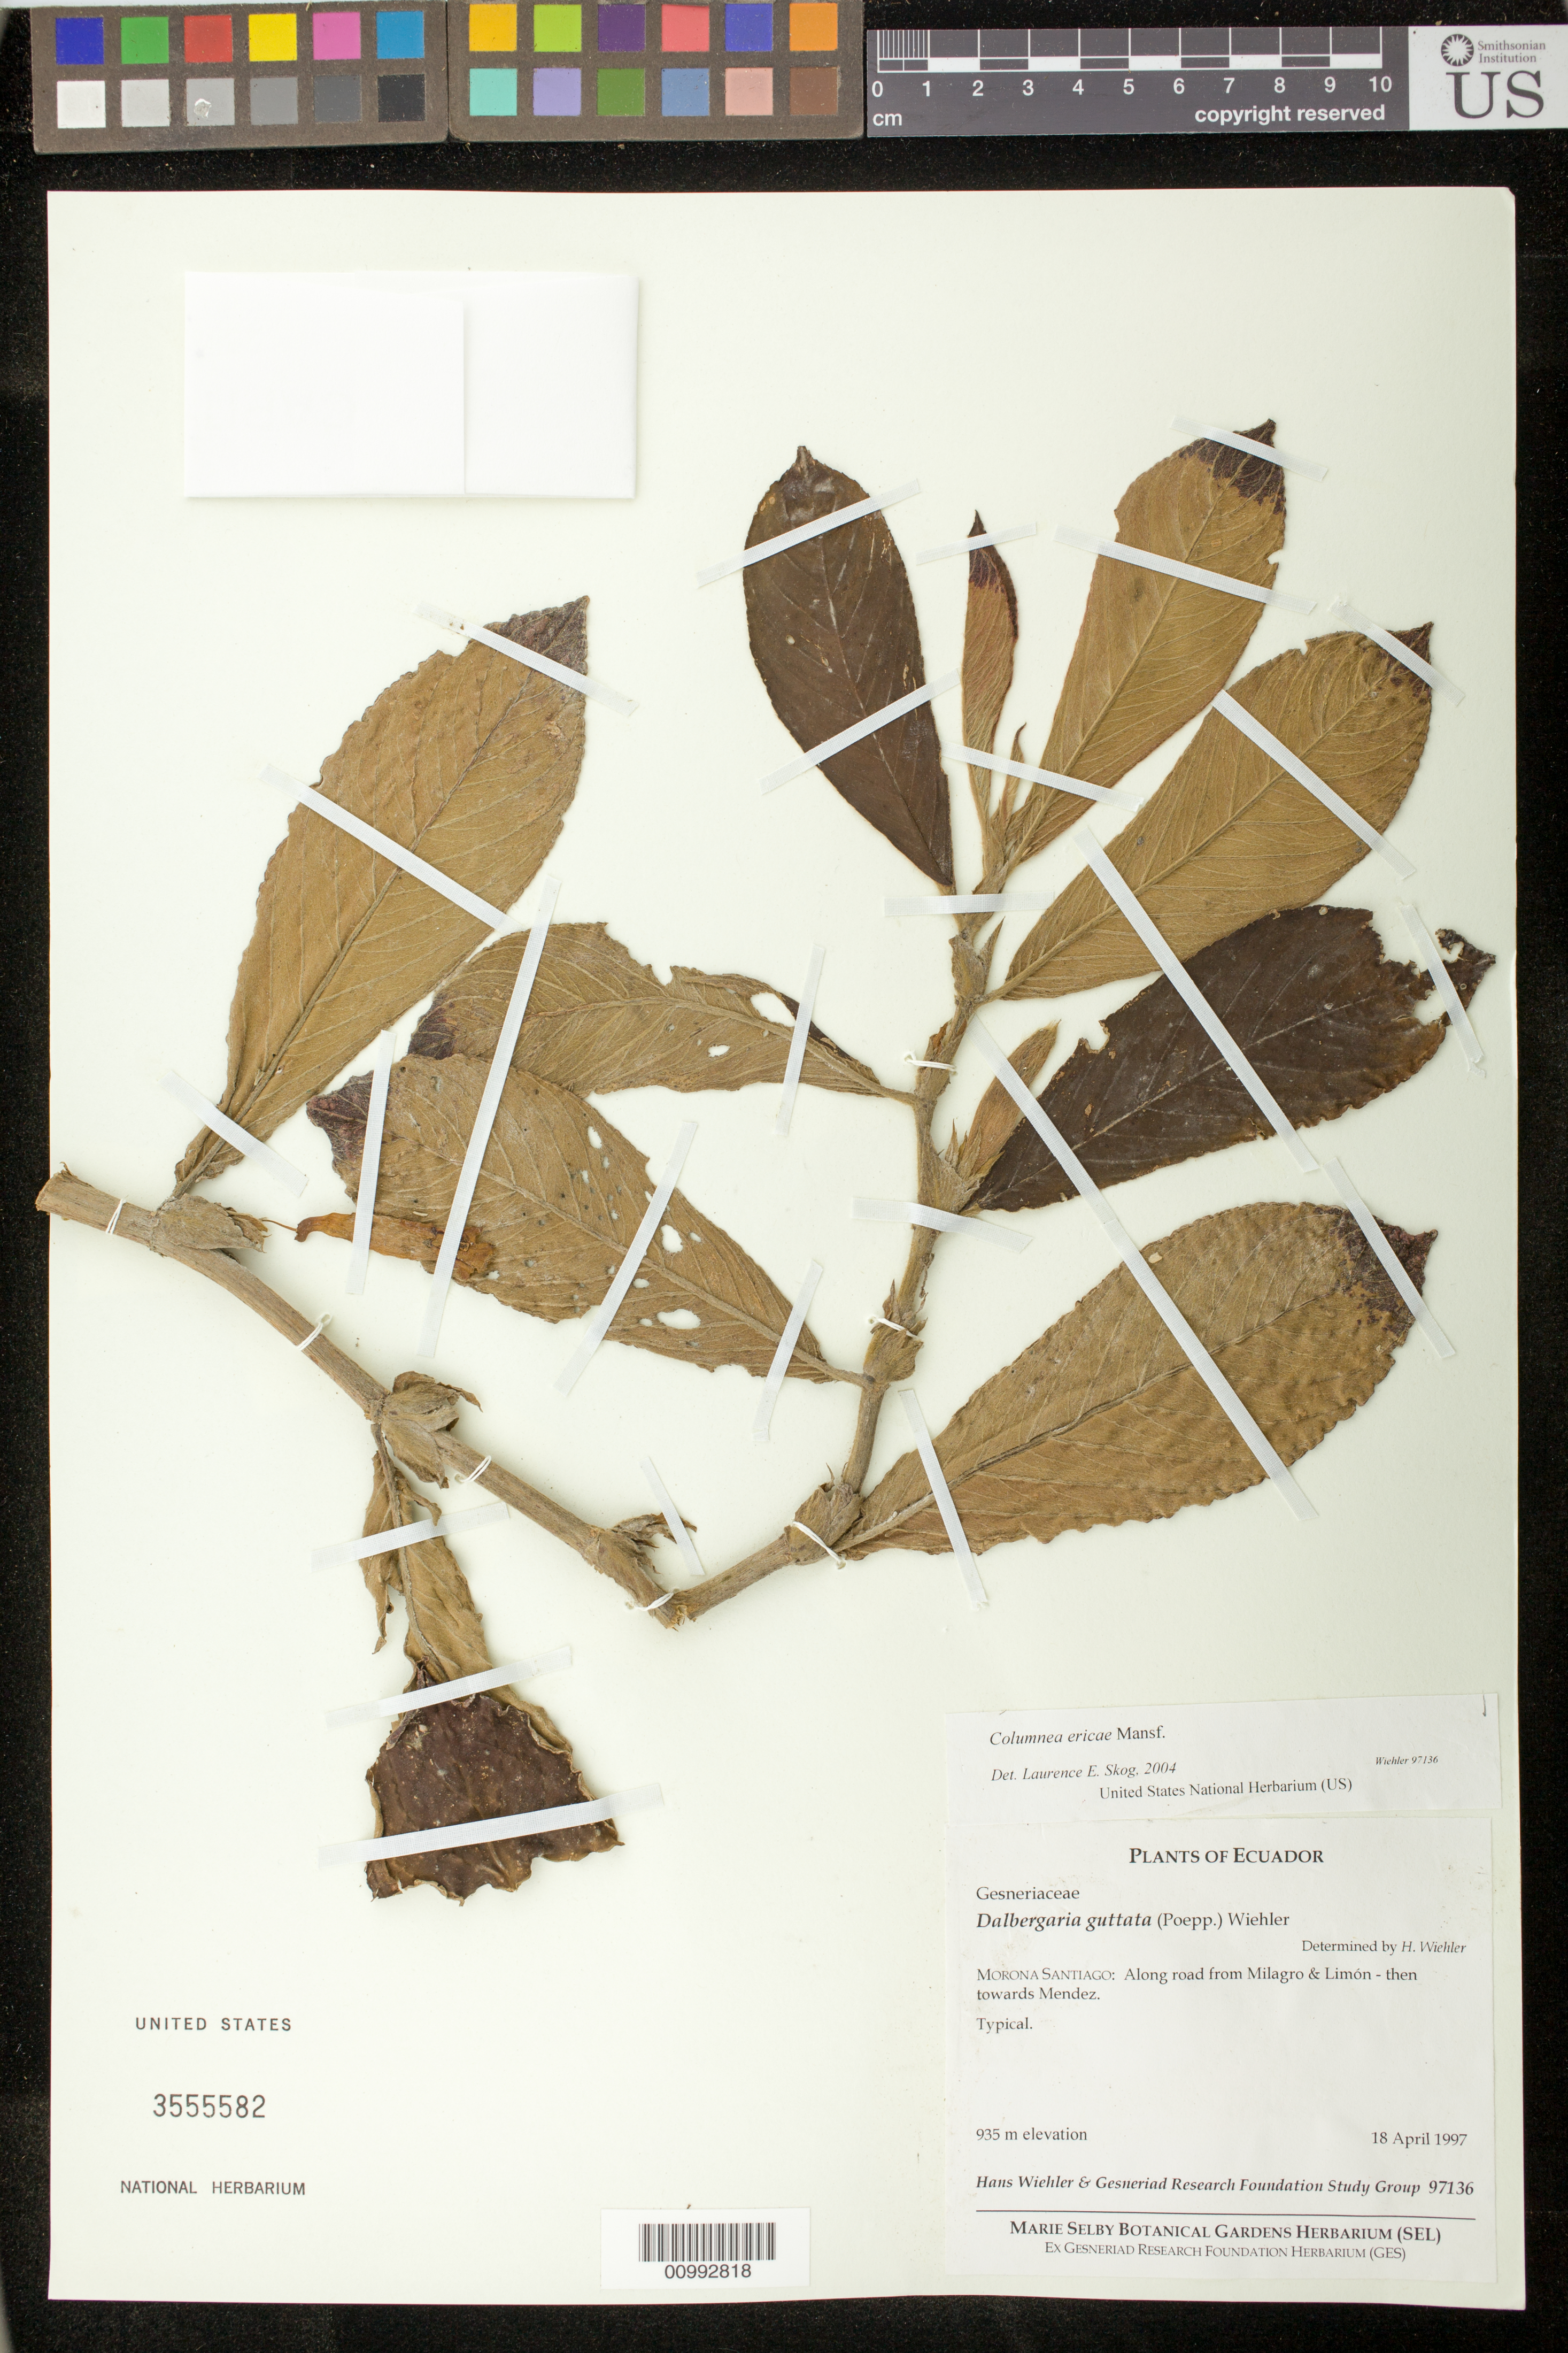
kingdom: Plantae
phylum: Tracheophyta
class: Magnoliopsida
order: Lamiales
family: Gesneriaceae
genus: Columnea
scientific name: Columnea ericae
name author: Mansf.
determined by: Skog, Laurence E.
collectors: H. J. Wiehler & GRF Study Group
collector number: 97136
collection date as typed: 18 Apr 1997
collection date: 1997-04-18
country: Ecuador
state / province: Morona-Santiago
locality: Morona-Santiago: along road from Milagro & Limón - then towards Mendez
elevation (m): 935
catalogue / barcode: US 3555582